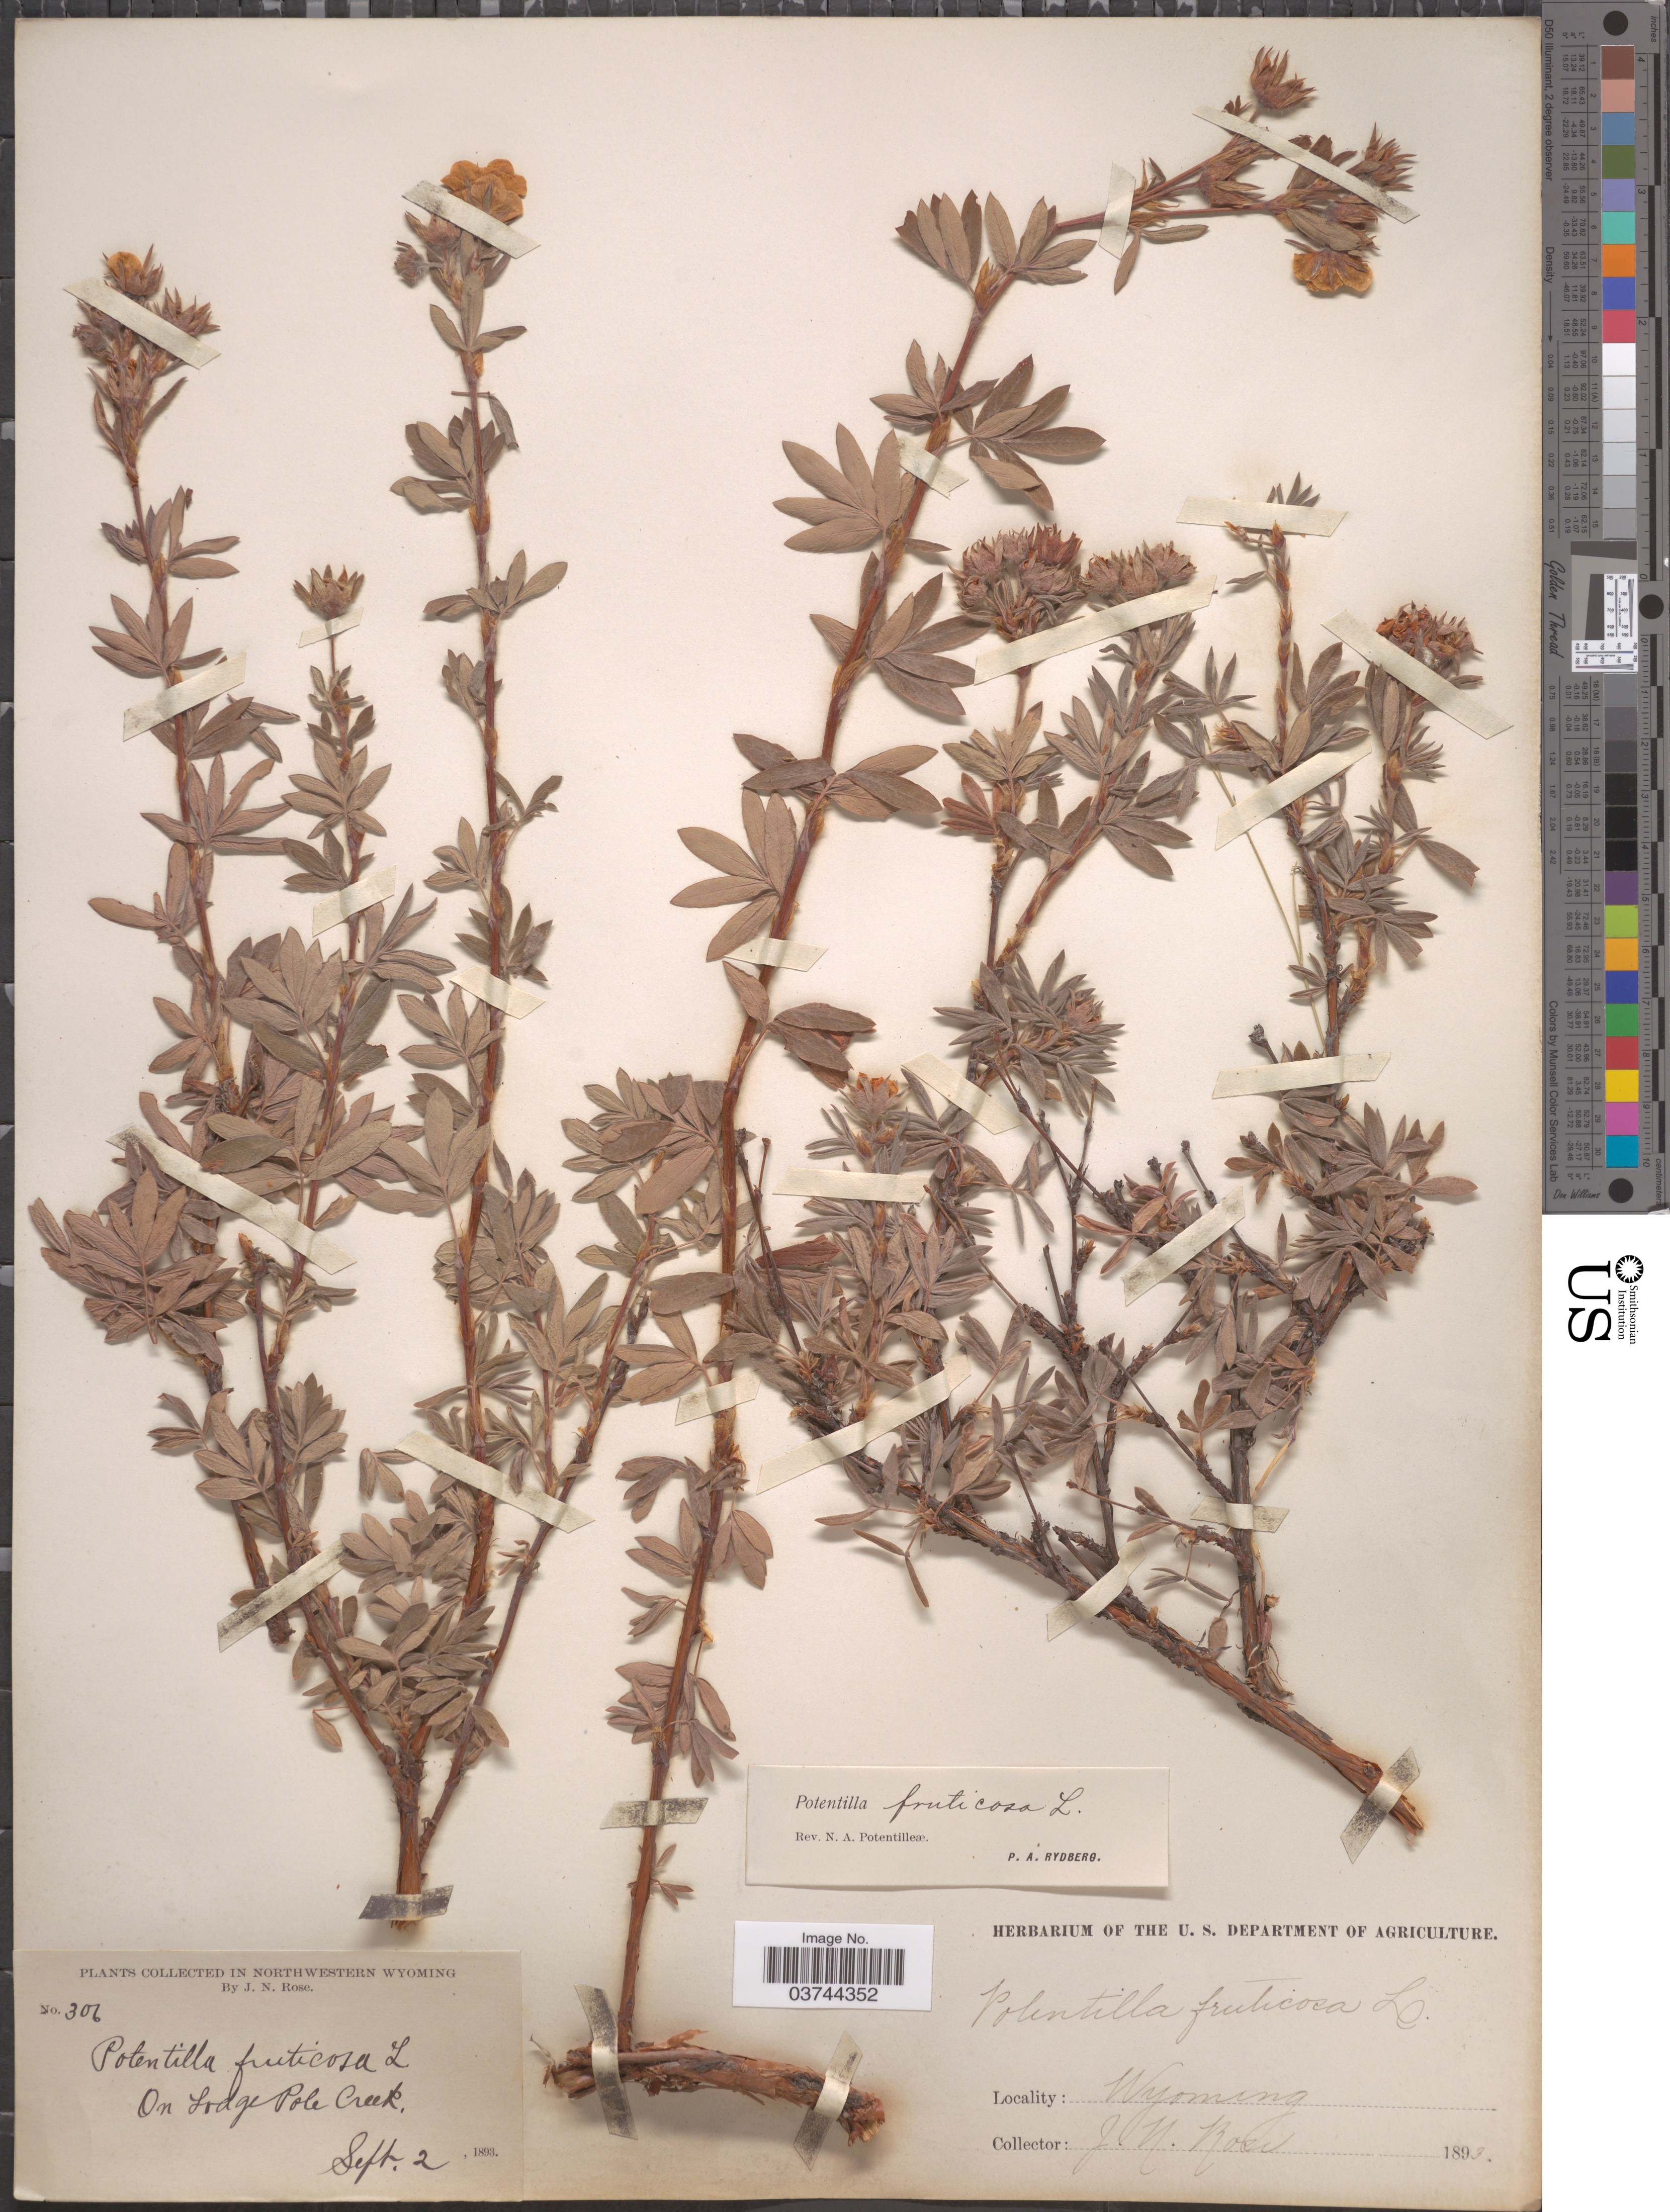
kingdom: Plantae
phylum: Tracheophyta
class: Magnoliopsida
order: Rosales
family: Rosaceae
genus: Dasiphora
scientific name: Dasiphora fruticosa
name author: (L.) Rydb.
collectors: J. N. Rose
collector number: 306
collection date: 1893-09-02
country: United States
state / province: Wyoming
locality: Northwestern Wyoming. On Lodge Pole Creek.